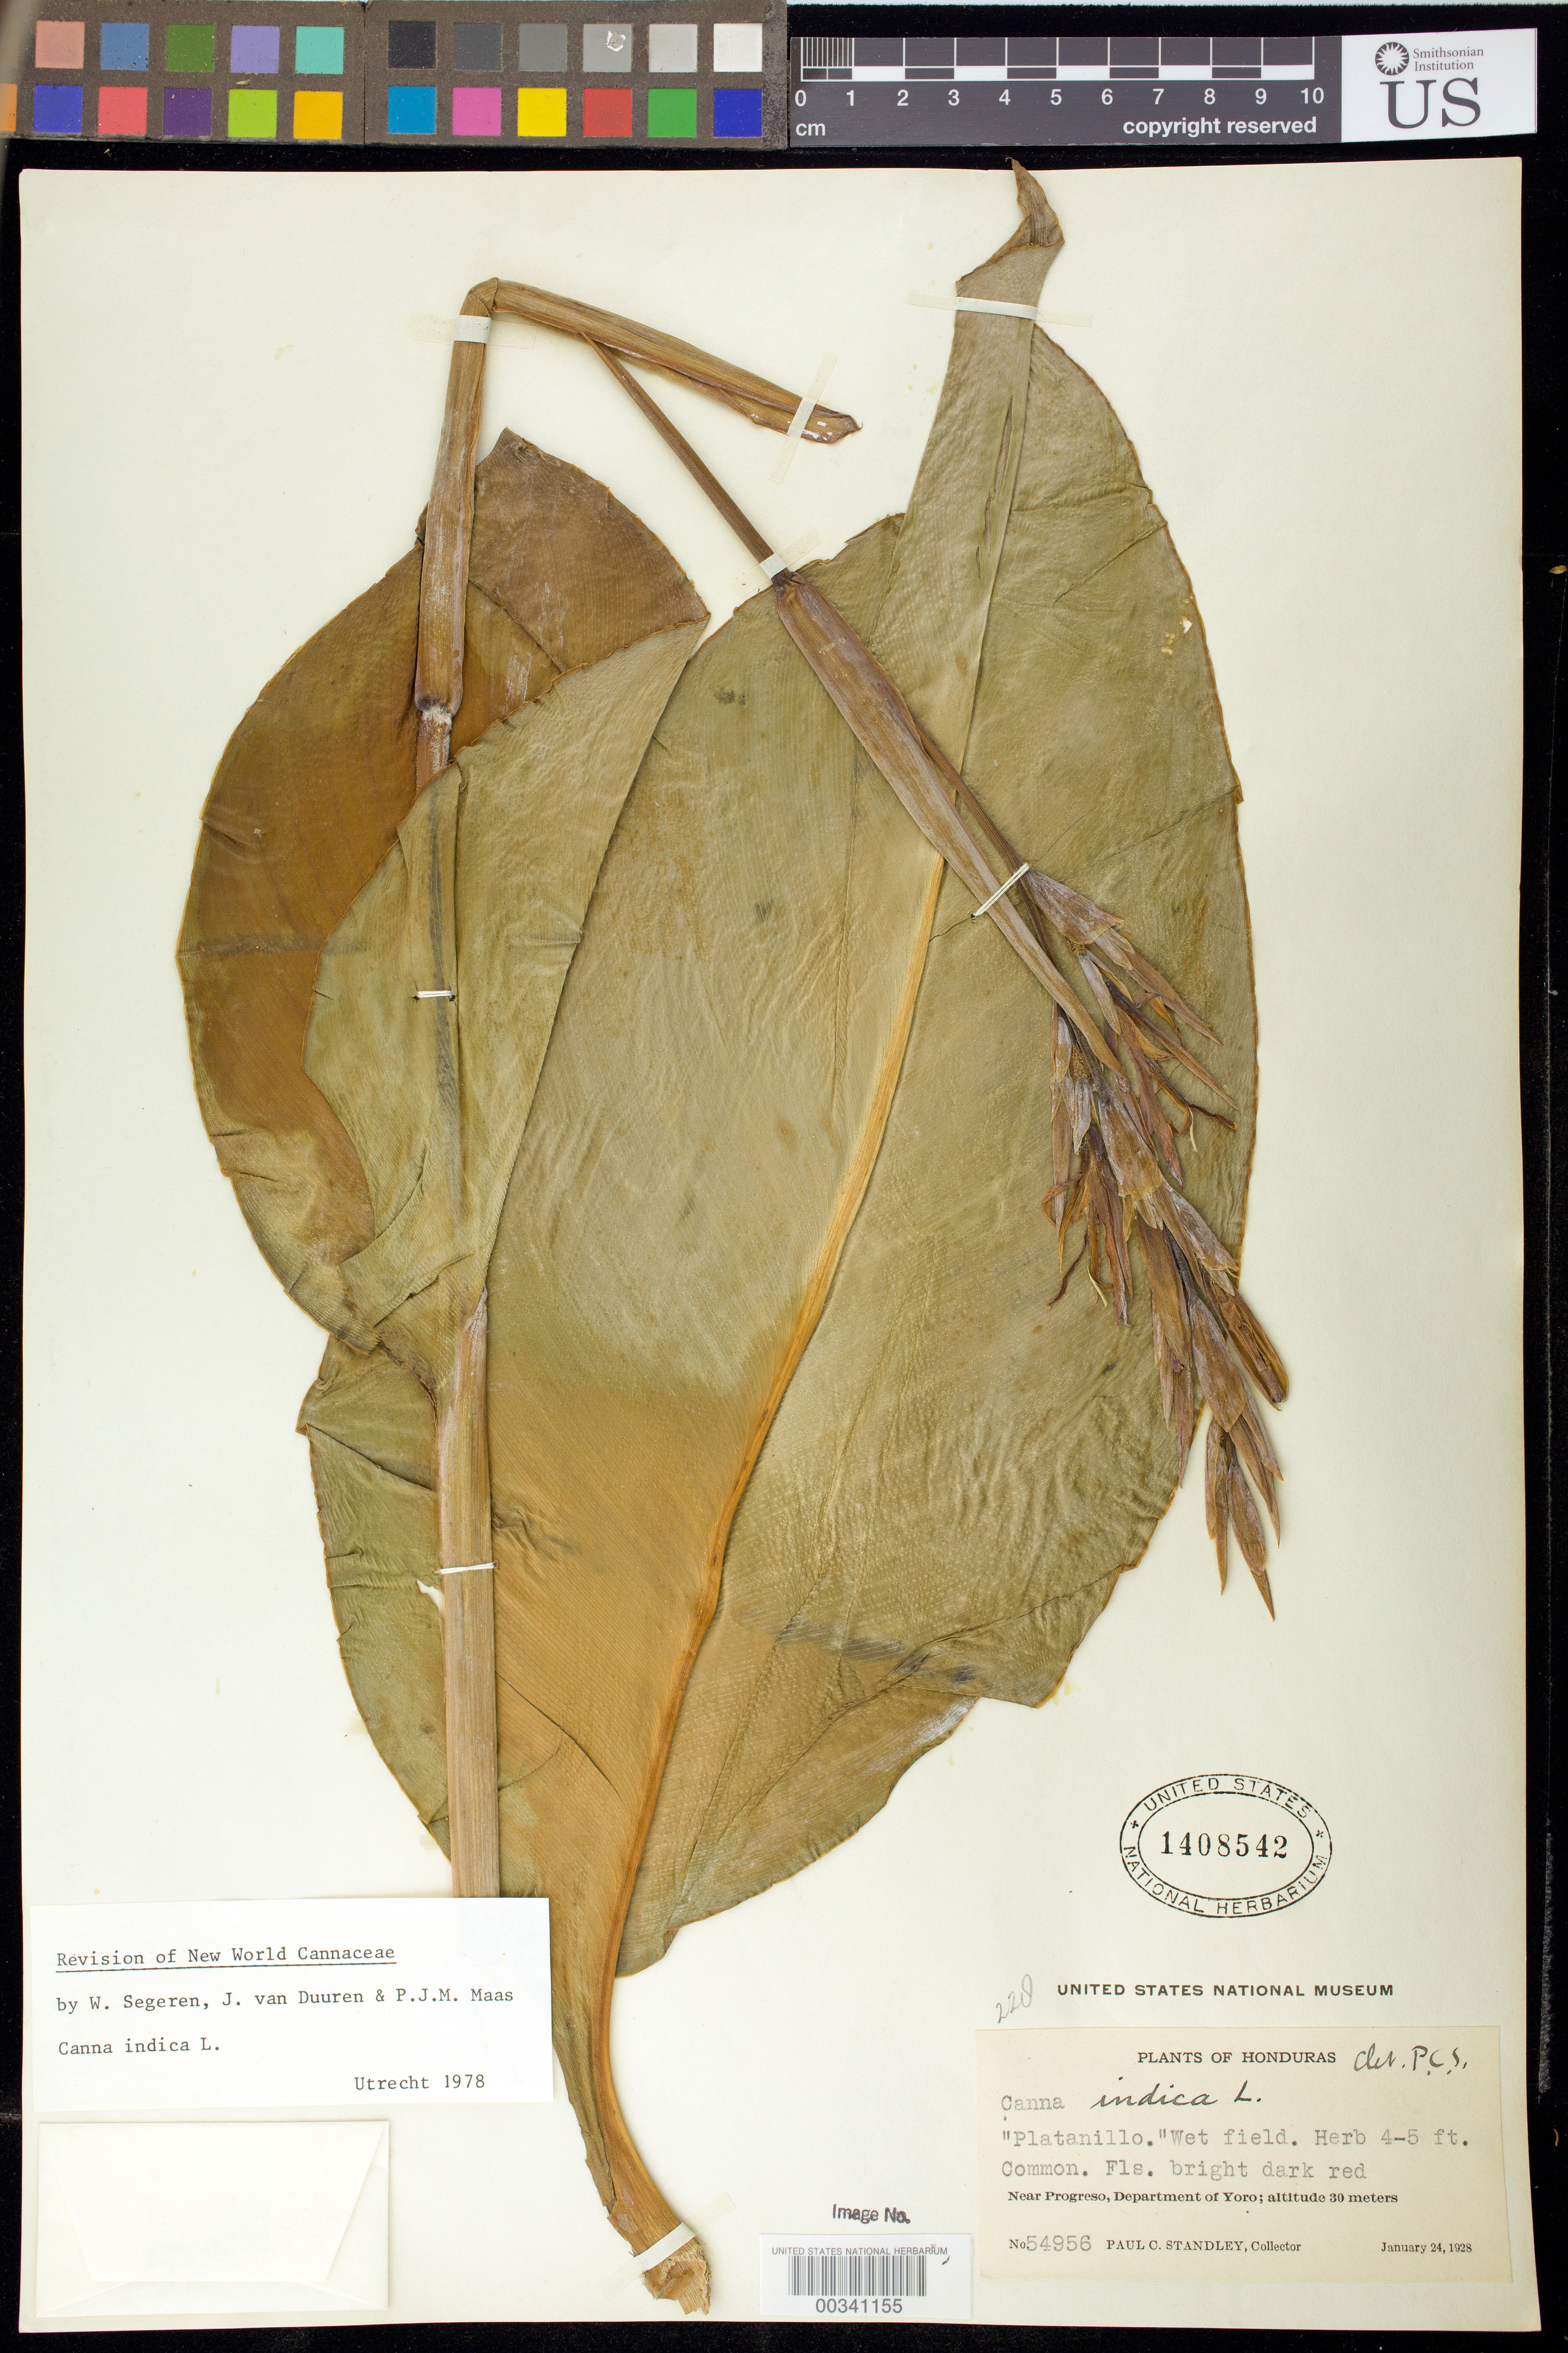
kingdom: Plantae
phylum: Tracheophyta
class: Liliopsida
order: Zingiberales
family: Cannaceae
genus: Canna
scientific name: Canna indica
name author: L.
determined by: Segeren, W.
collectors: P. C. Standley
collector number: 54956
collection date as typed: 24 Jan 1928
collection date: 1928-01-24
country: Honduras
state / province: Yoro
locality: Near Progreso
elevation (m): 30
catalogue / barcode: US 1408542